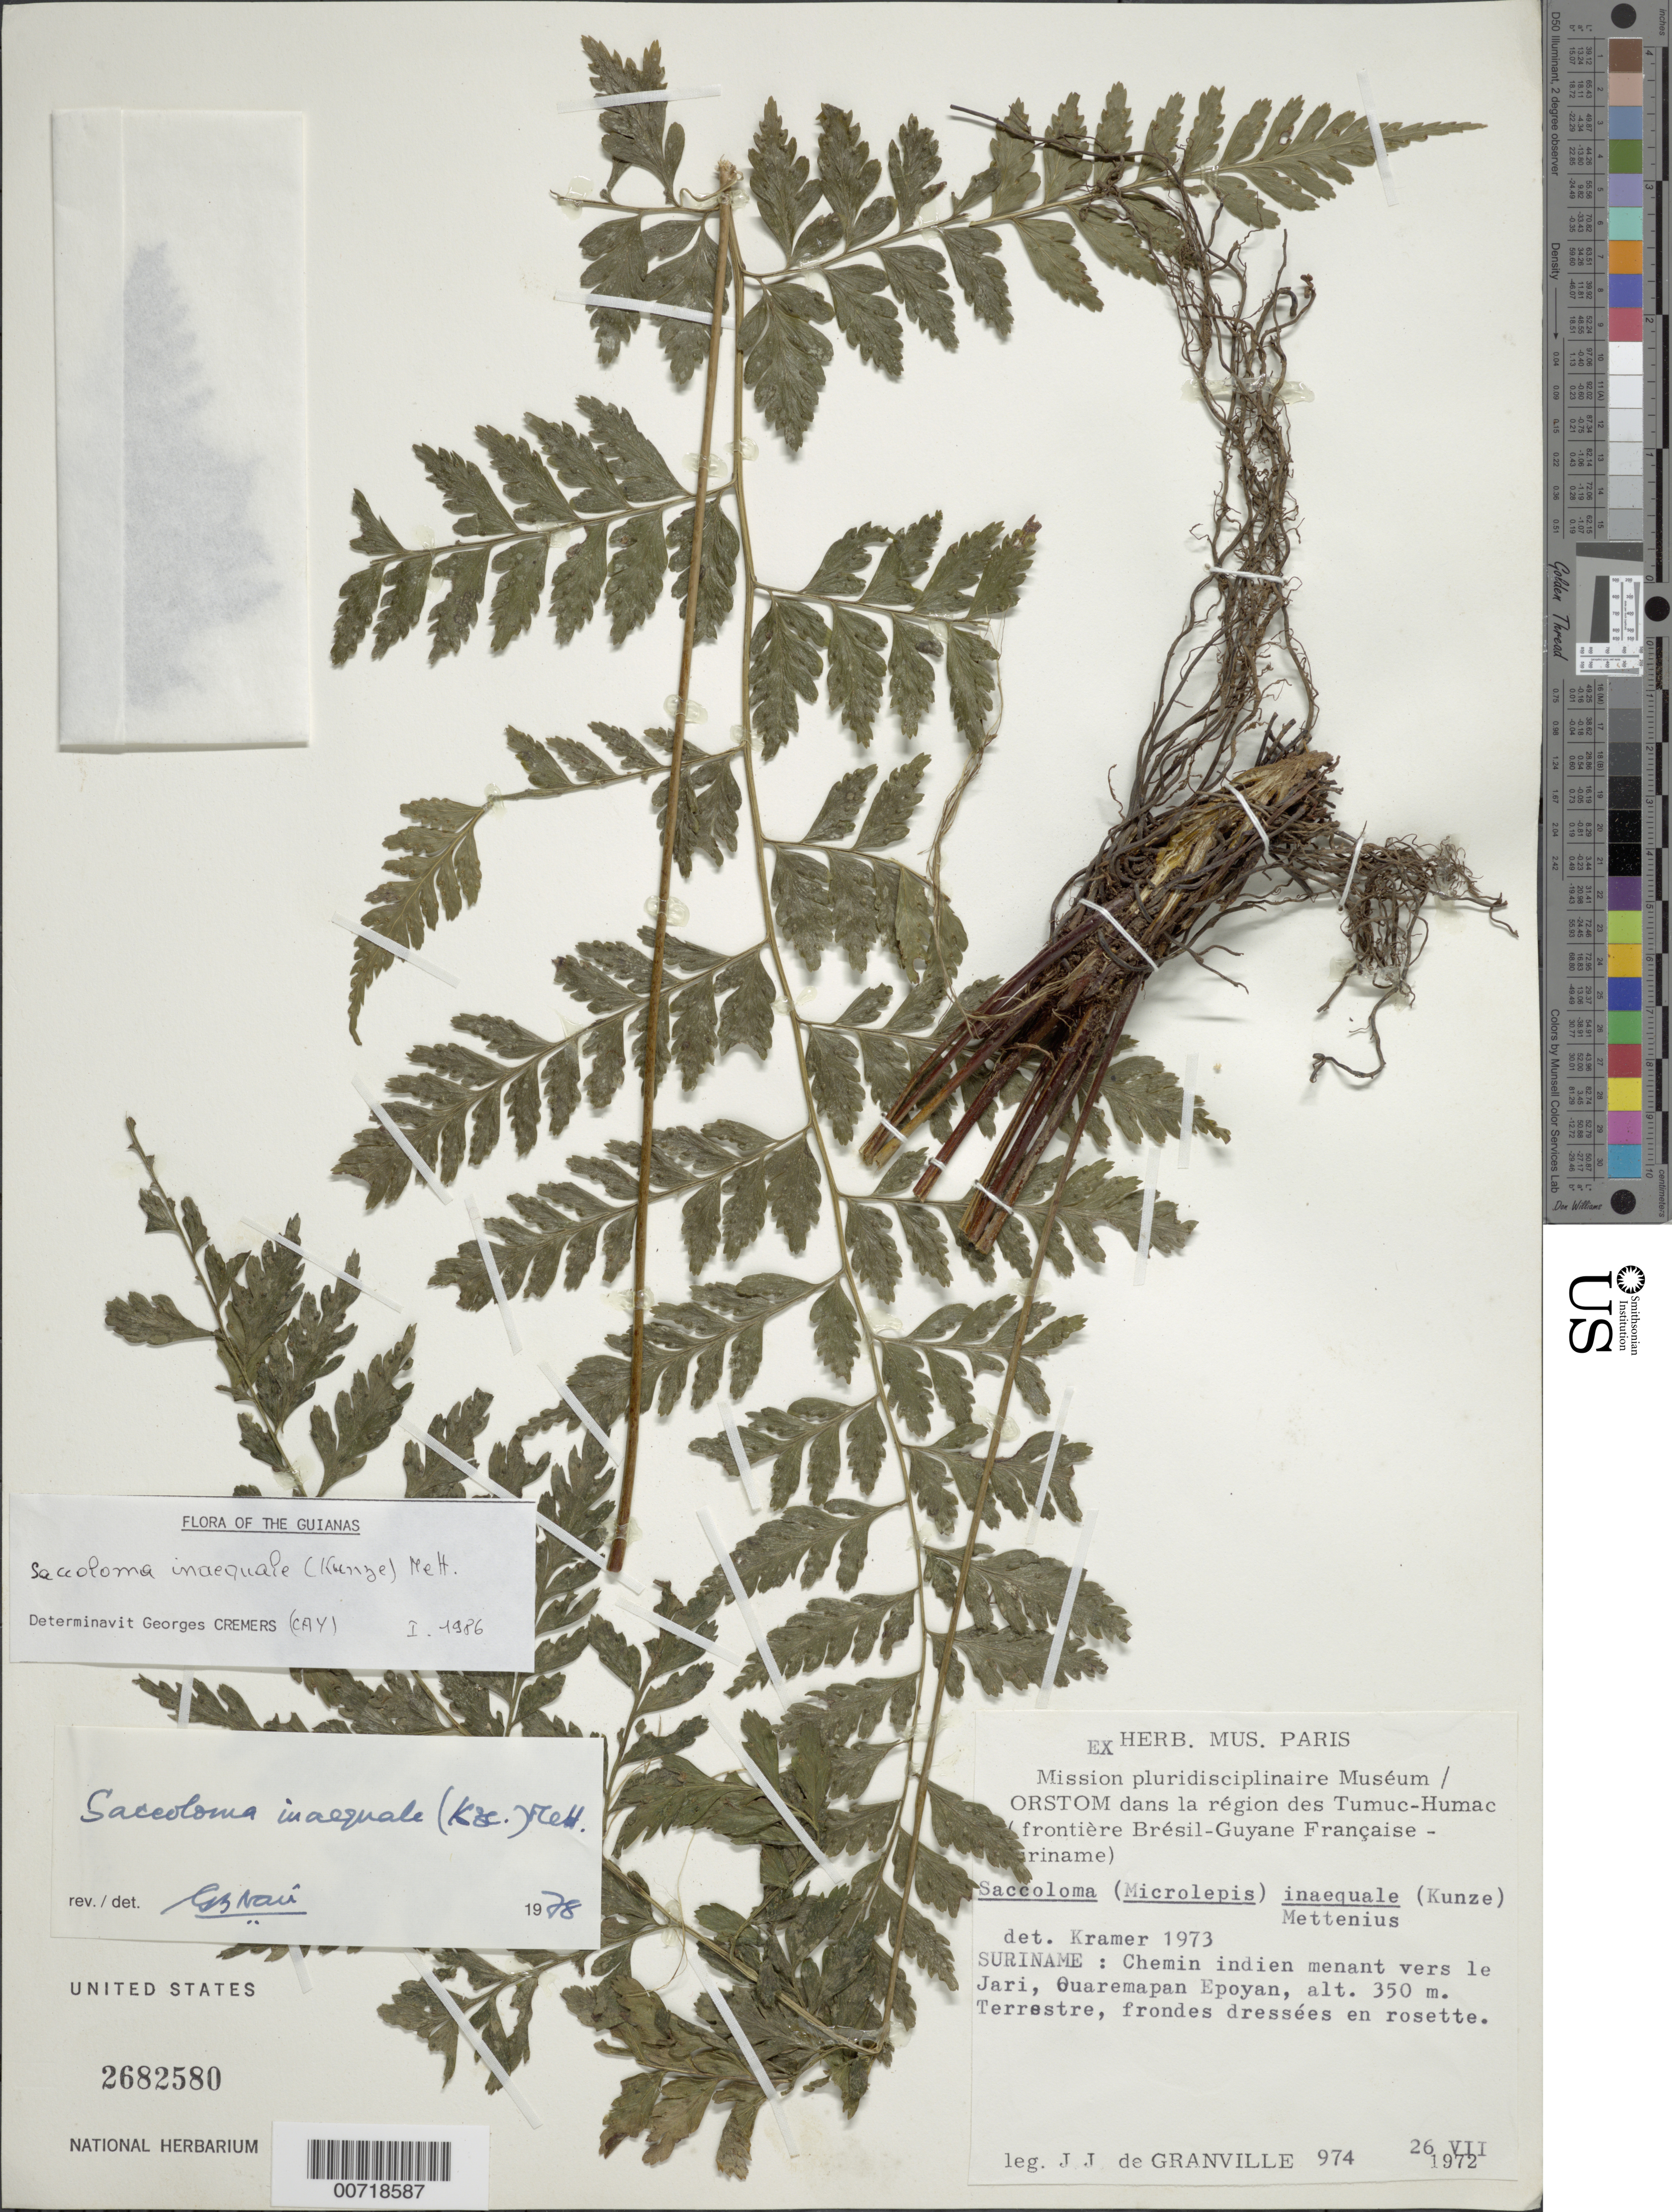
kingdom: Plantae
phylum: Tracheophyta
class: Polypodiopsida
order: Polypodiales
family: Saccolomataceae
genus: Saccoloma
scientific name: Saccoloma inaequale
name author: (Kunze) Mett.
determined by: Cremers, Georges A.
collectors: J.-J. de Granville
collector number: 974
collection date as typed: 26-Jul-72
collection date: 1972-07-26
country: Suriname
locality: Tumuc-Humac Frontier, Jari, Ouaremapan Epoyan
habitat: Chemin indien menant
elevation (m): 350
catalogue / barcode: US 2682580